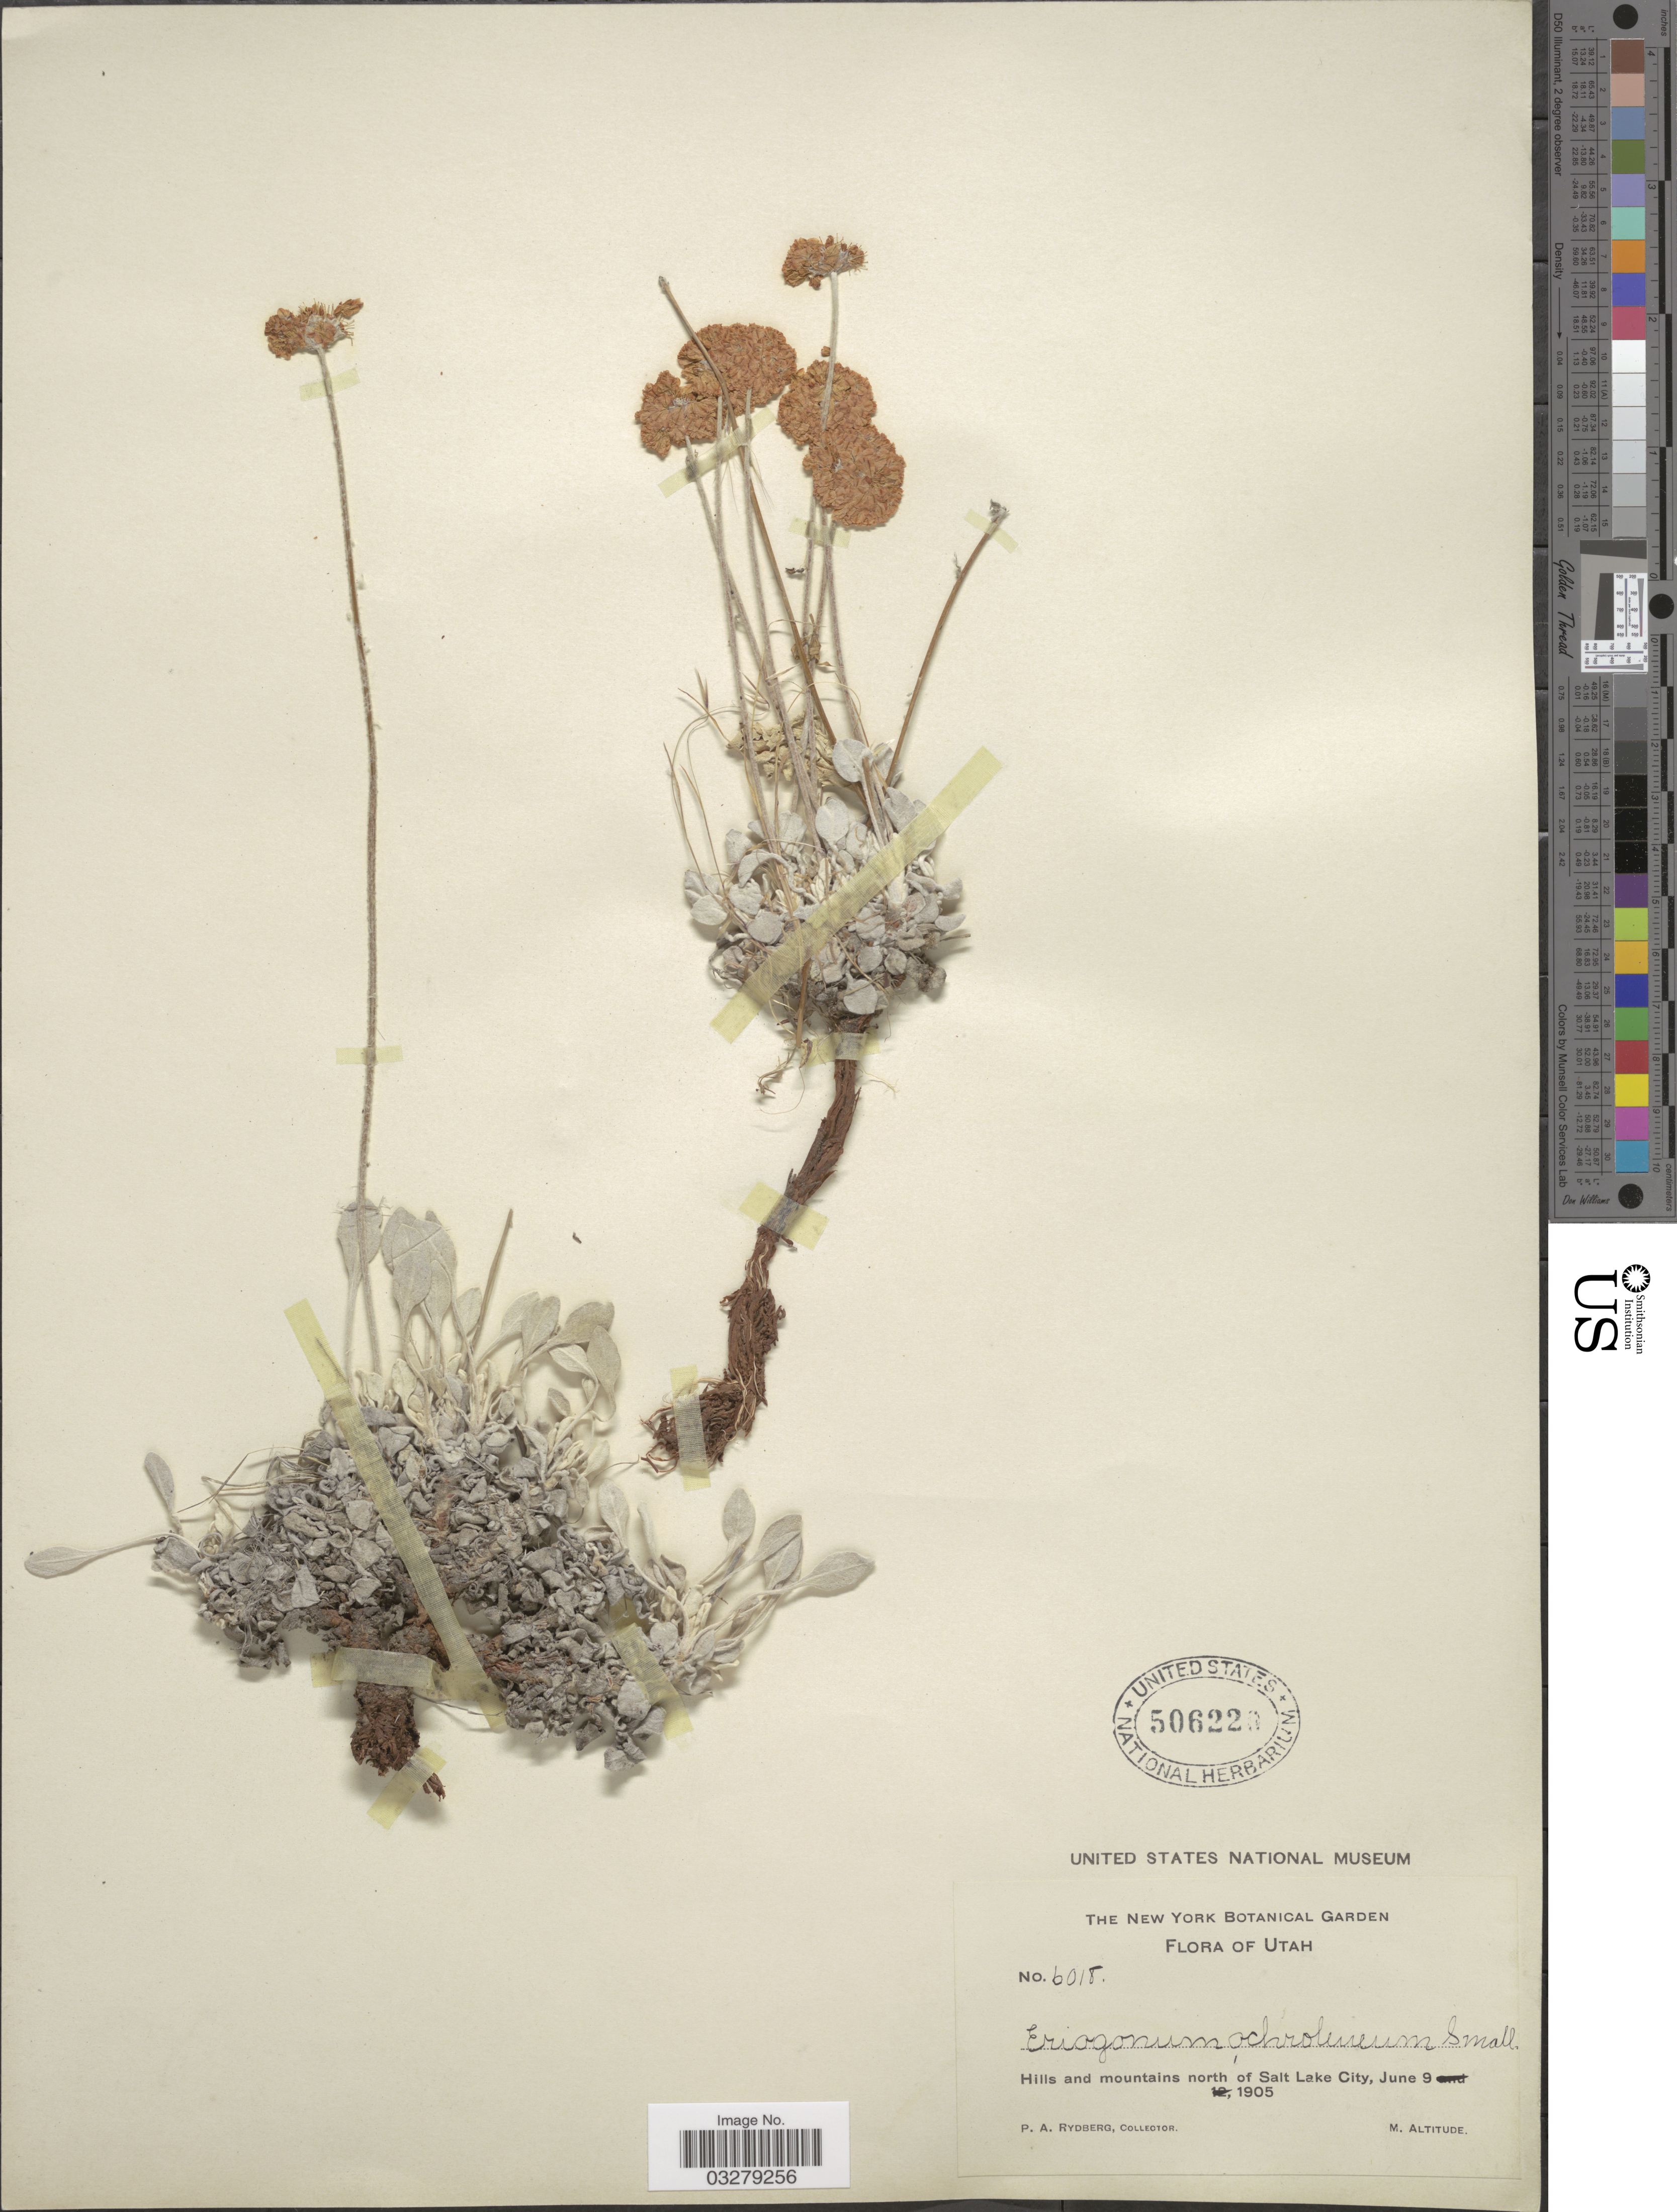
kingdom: Plantae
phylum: Tracheophyta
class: Magnoliopsida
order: Caryophyllales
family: Polygonaceae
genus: Eriogonum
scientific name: Eriogonum ovalifolium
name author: Nutt.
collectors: P. A. Rydberg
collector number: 6018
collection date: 1905-06-09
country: United States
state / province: Utah